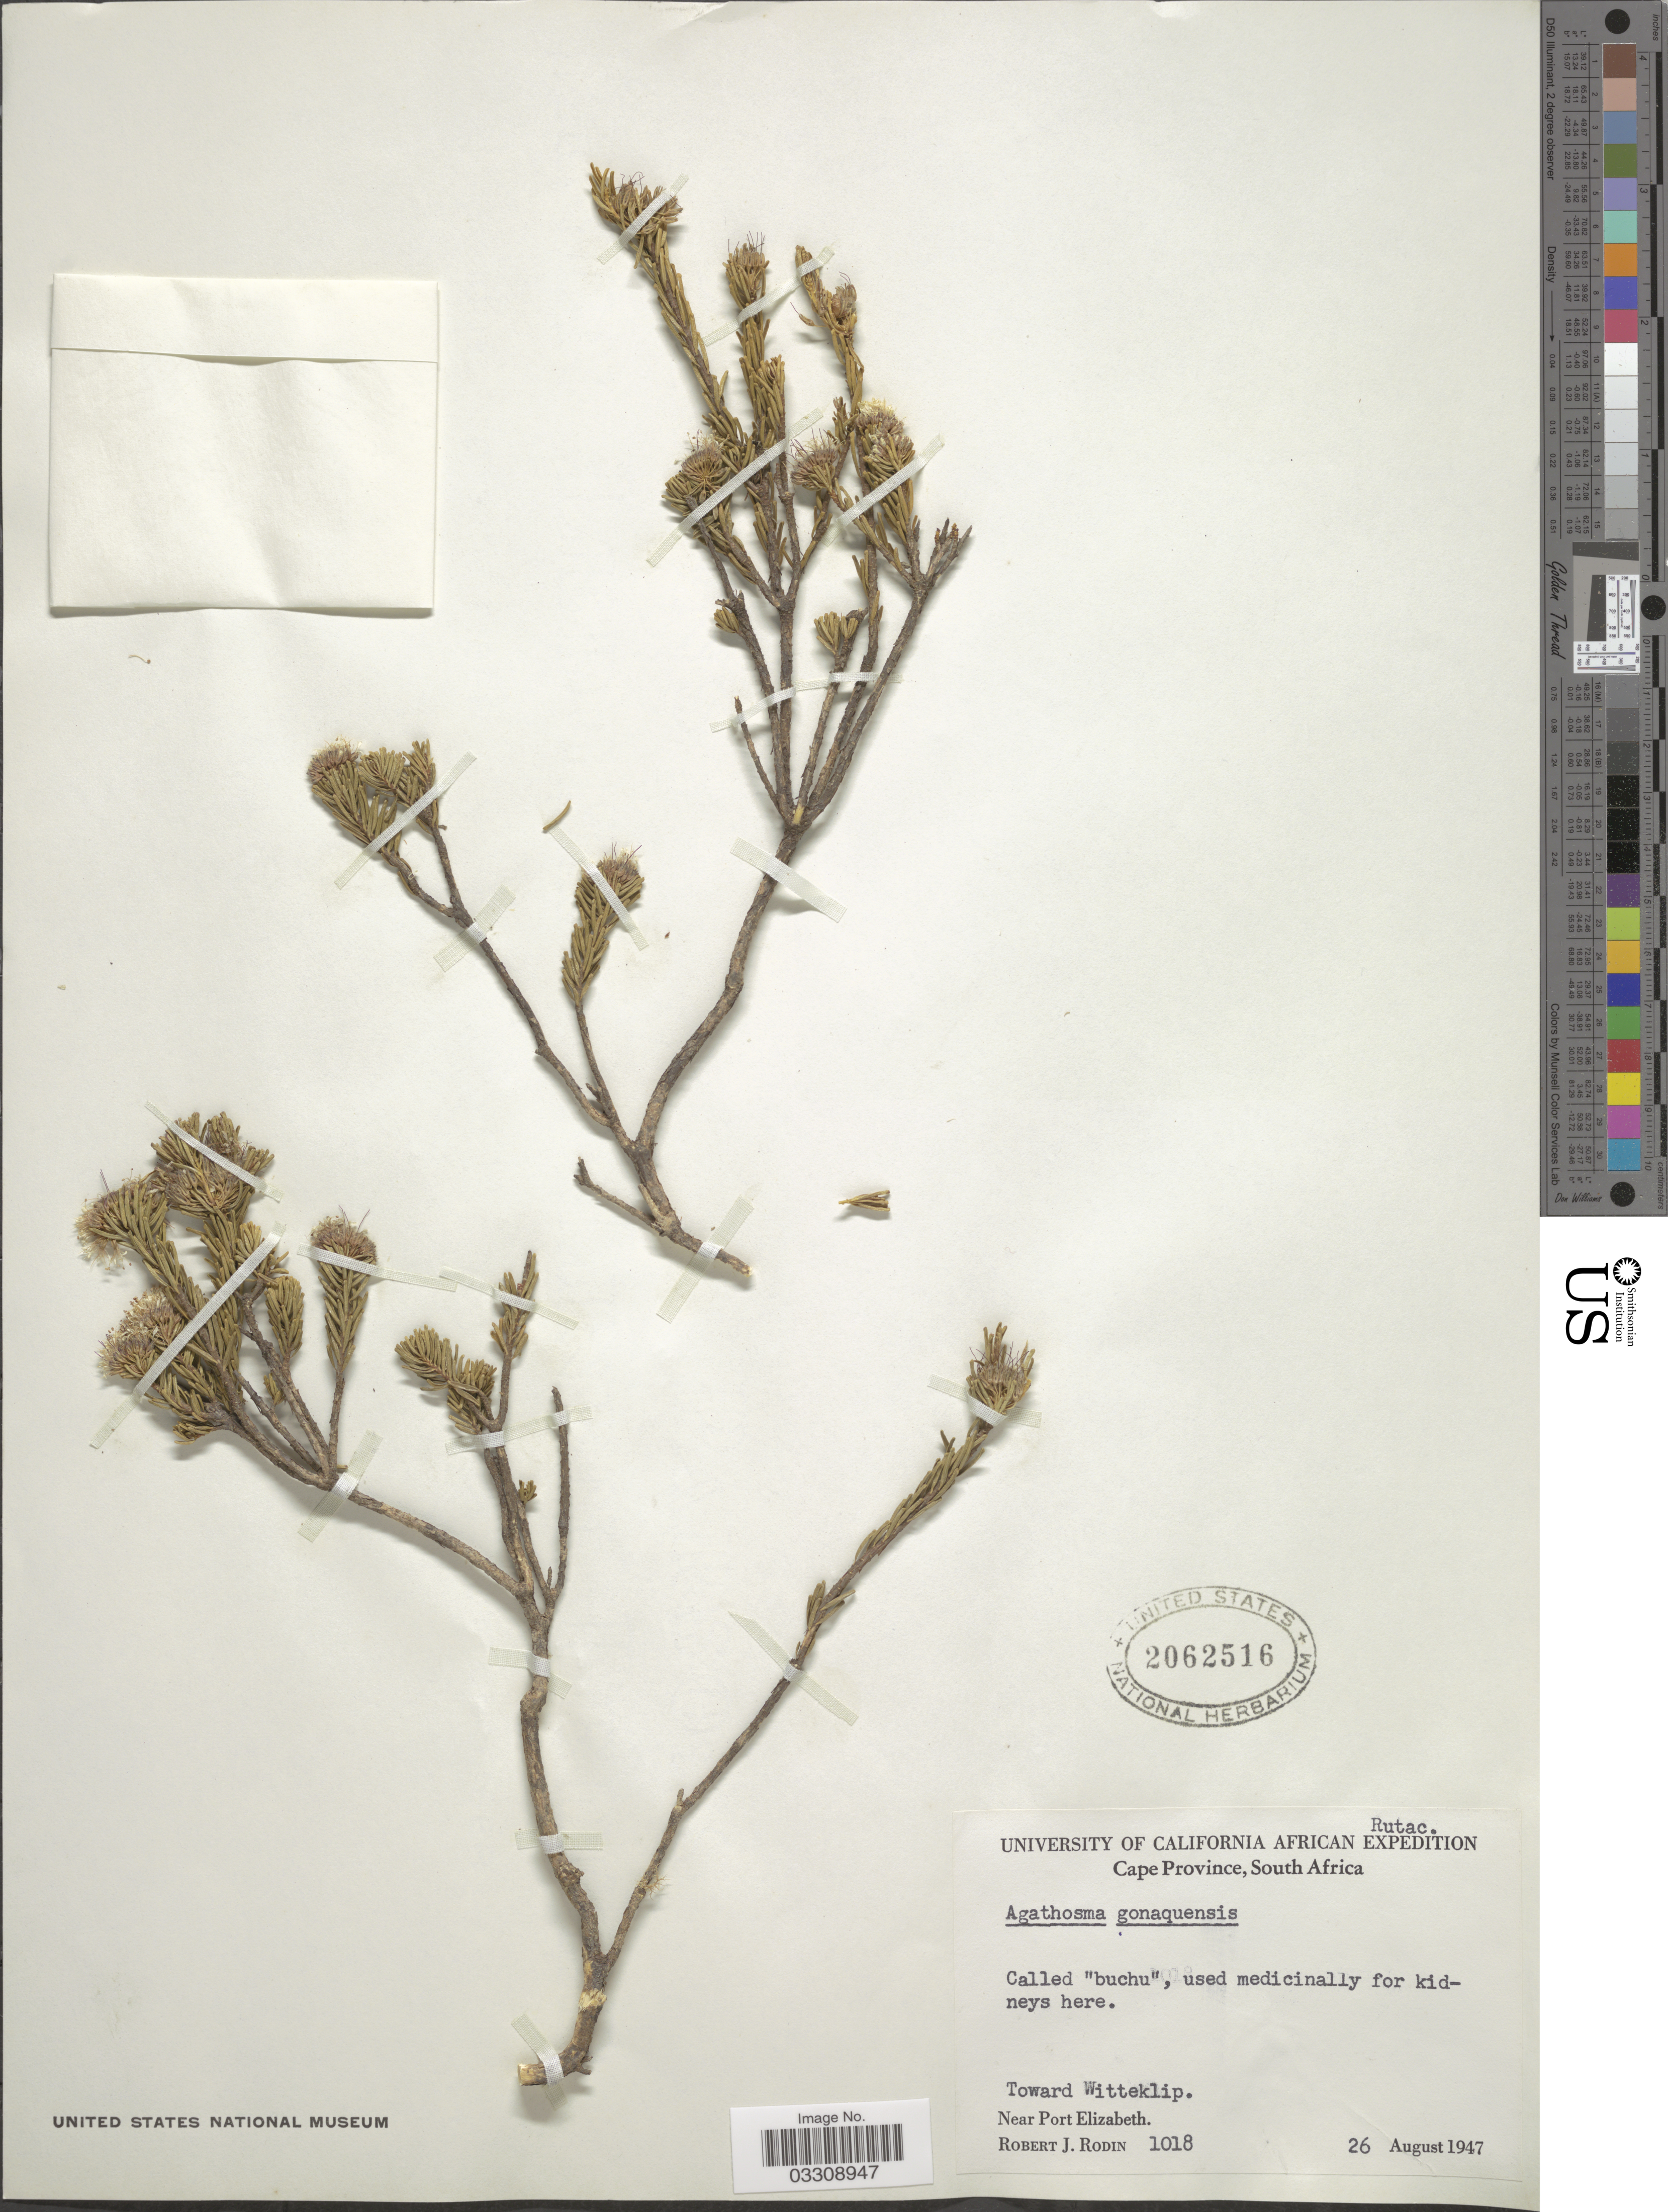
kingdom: Plantae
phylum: Tracheophyta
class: Magnoliopsida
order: Sapindales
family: Rutaceae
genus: Agathosma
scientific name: Agathosma gonaquensis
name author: Eckl. & Zeyh.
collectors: R. J. Rodin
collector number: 1018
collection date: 1947-08-26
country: South Africa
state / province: Eastern Cape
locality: Toward Witteklip. Near Port Elizabeth.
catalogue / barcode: US 2062516